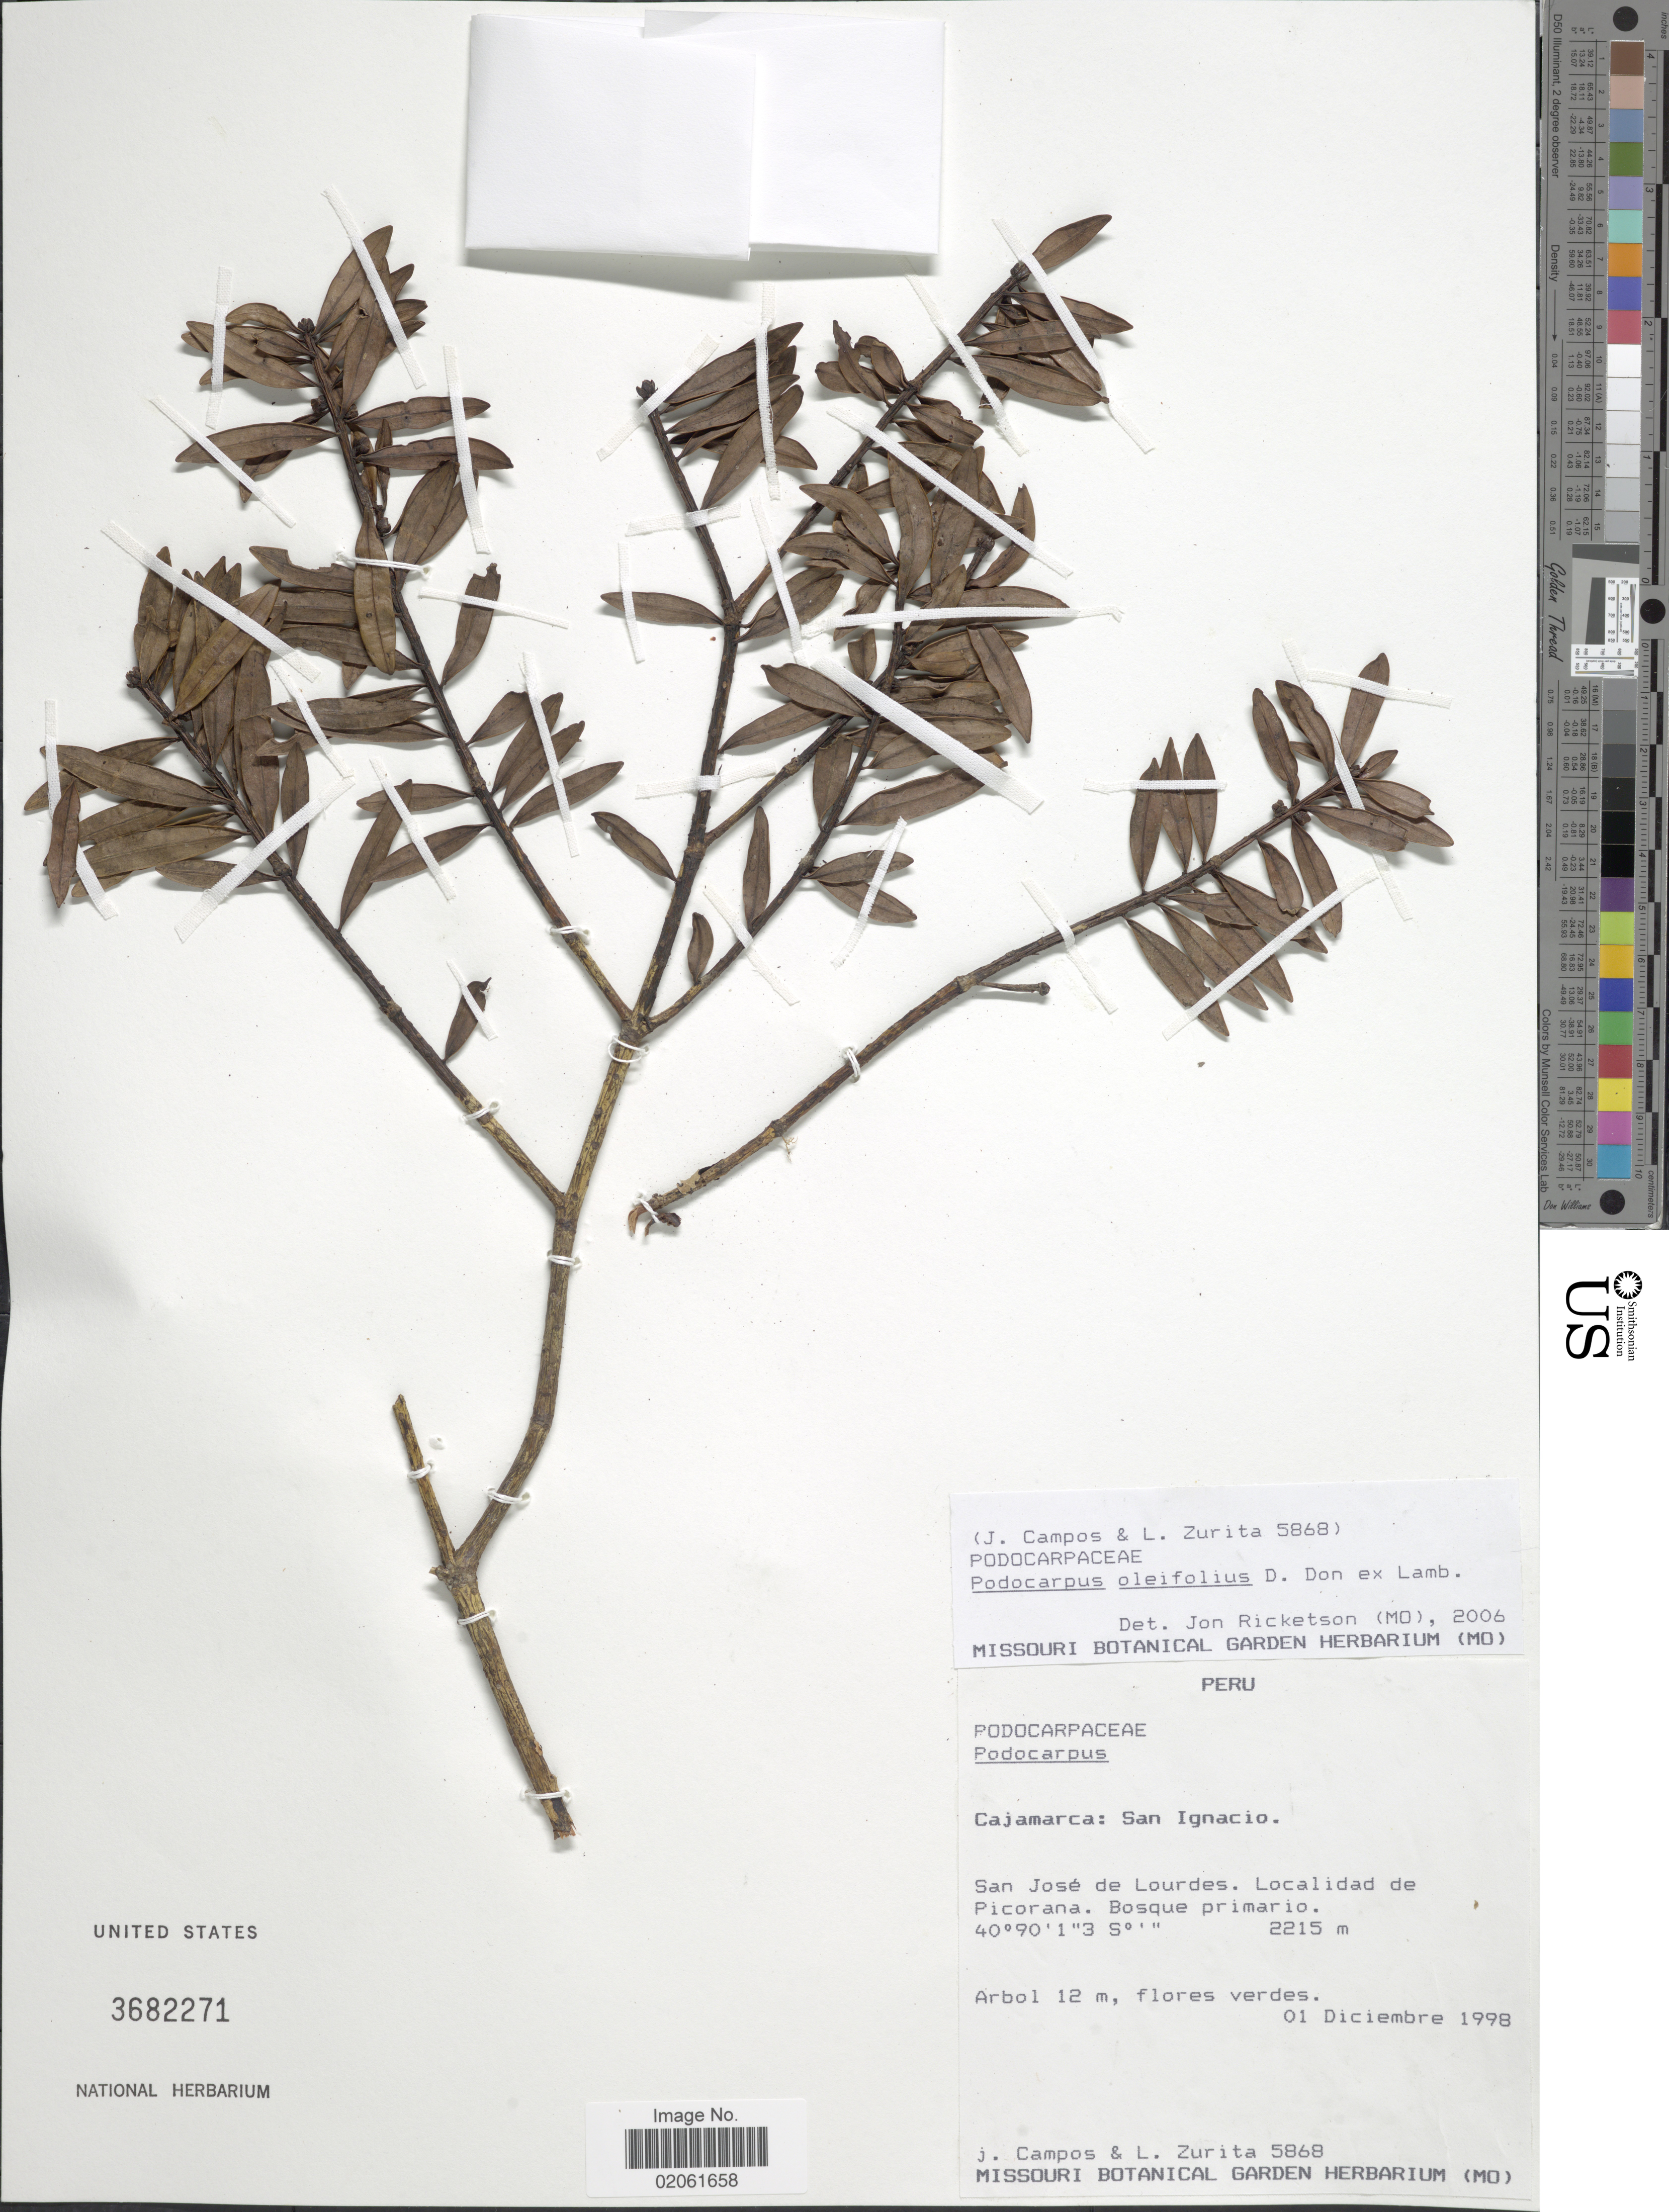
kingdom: Plantae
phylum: Tracheophyta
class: Pinopsida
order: Pinales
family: Podocarpaceae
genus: Podocarpus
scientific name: Podocarpus oleifolius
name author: D. Don ex Lamb.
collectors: J. Campos & L. Zurita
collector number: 5868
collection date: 1998-12-01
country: Peru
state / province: Cajamarca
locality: San Ignacio, San Jose de Lourdes. Localidad de Picorana.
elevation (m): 2215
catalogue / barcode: US 3682271